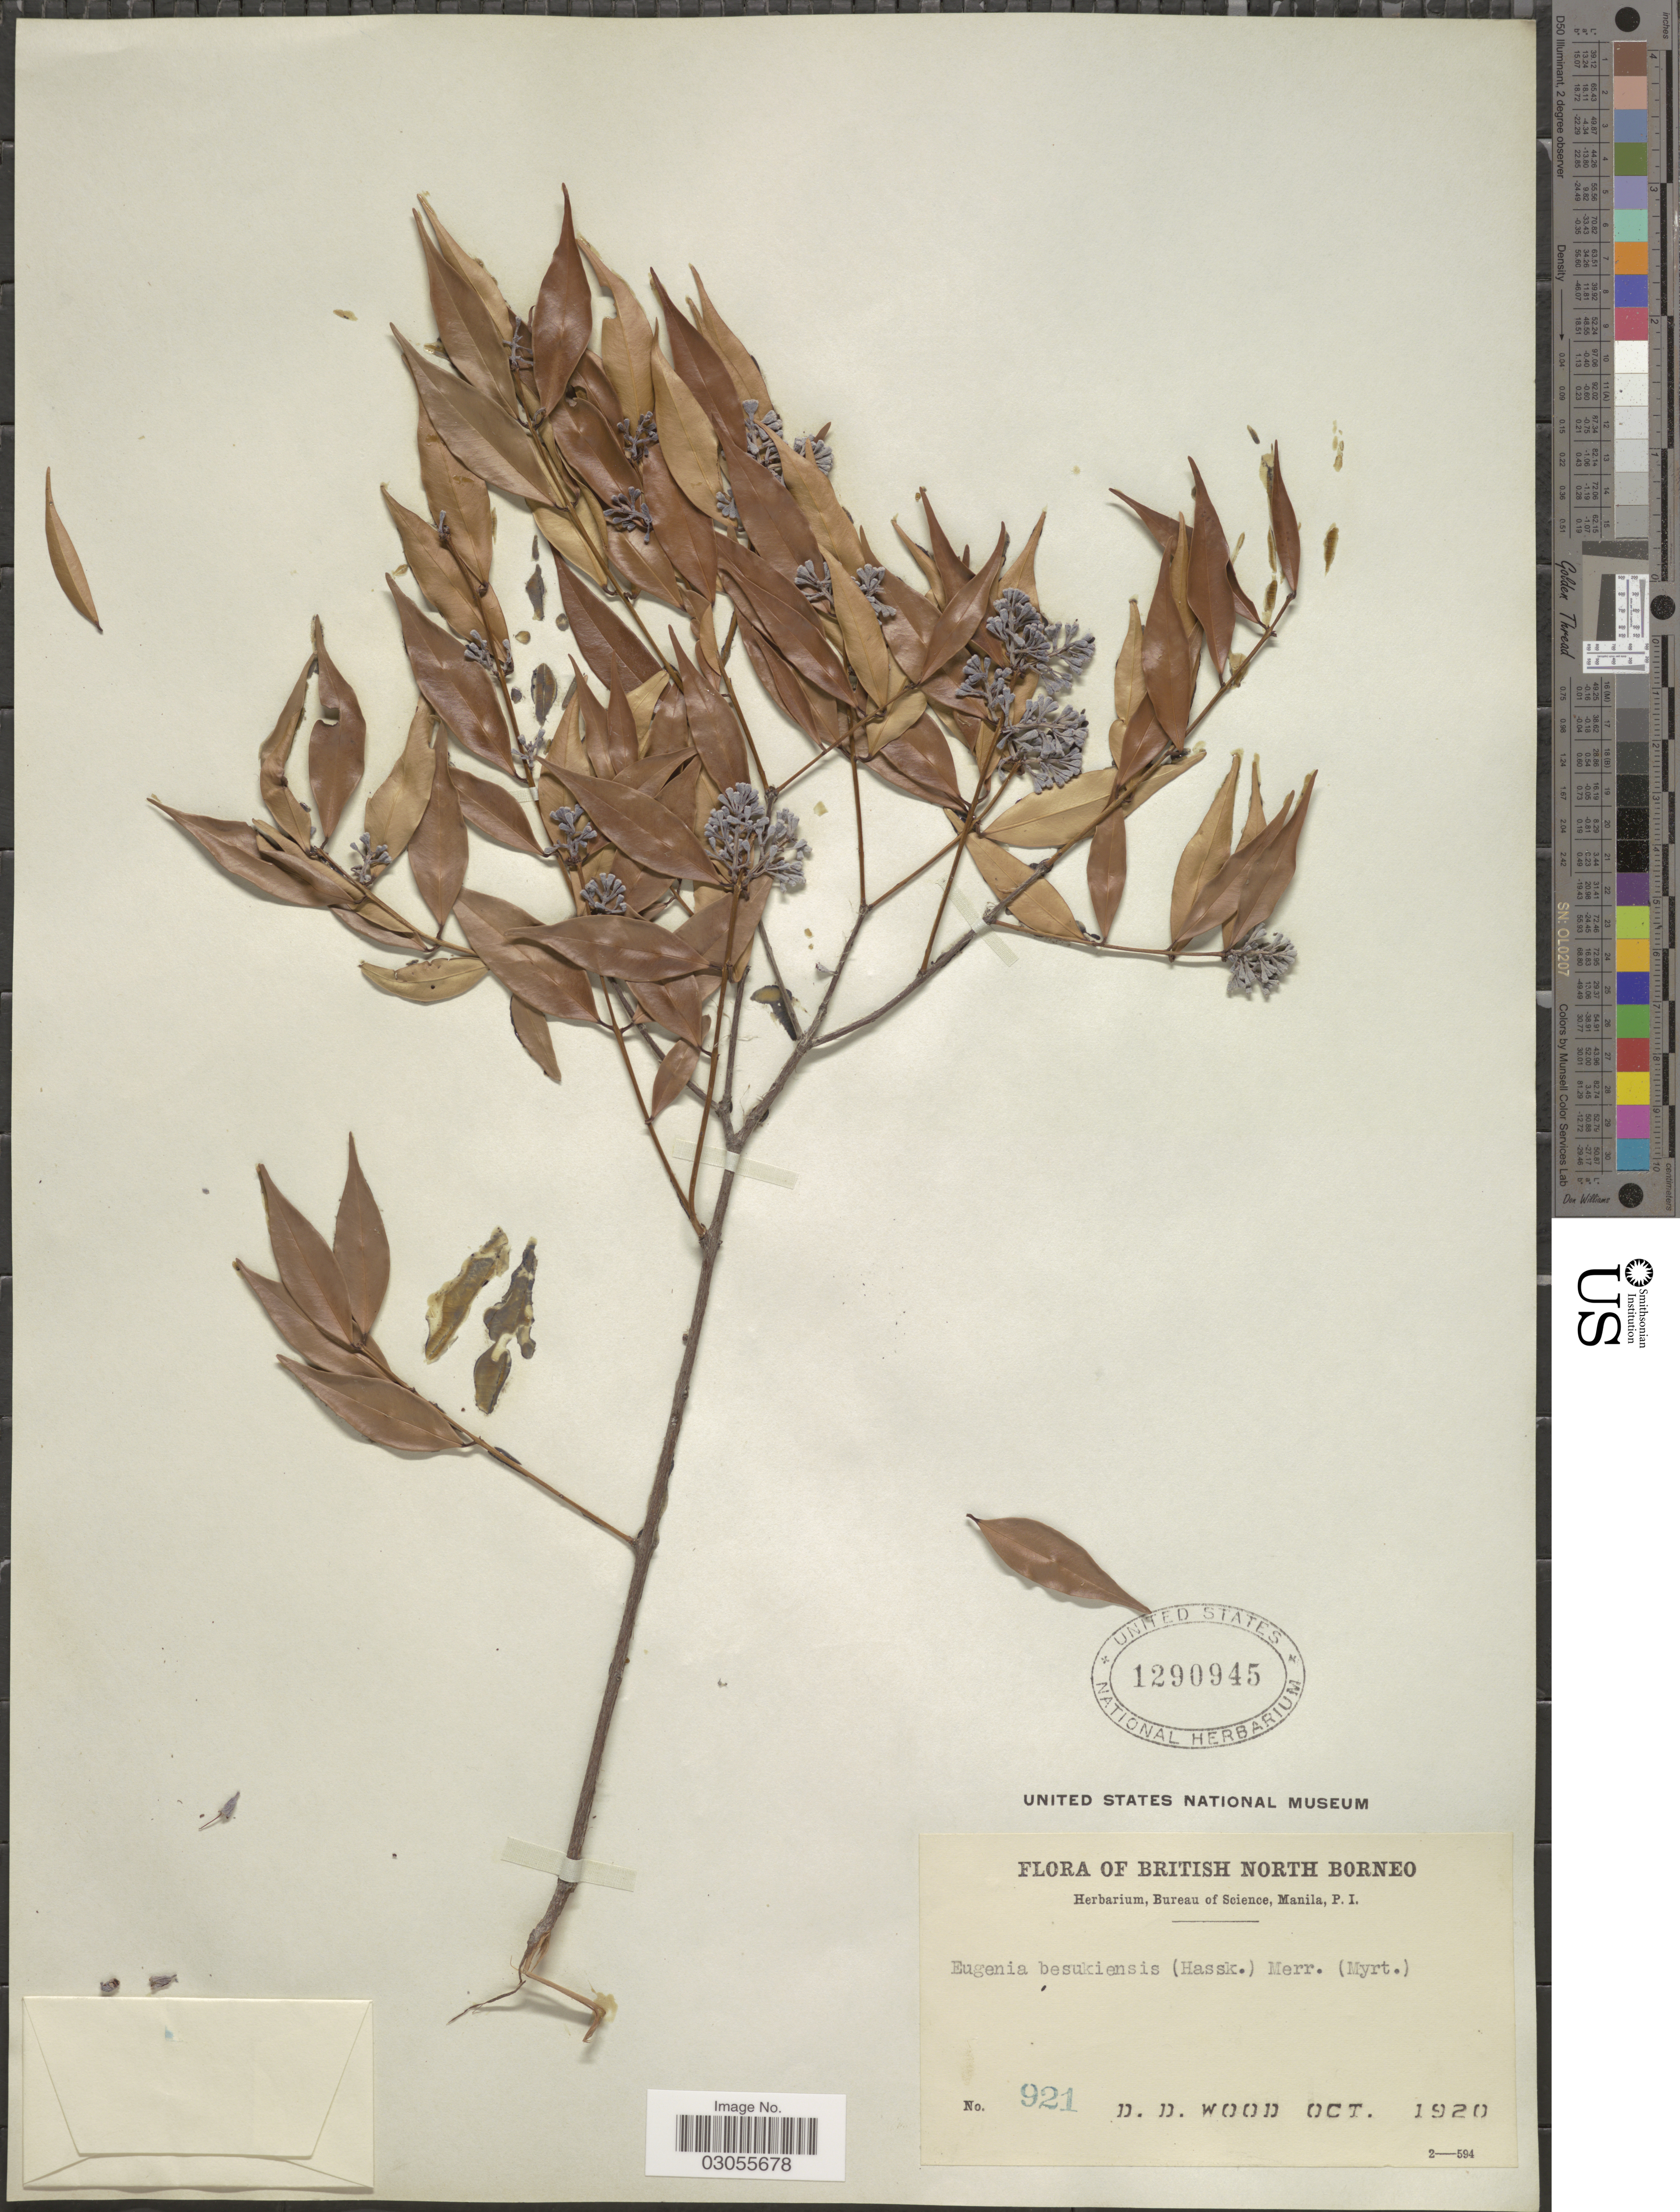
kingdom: Plantae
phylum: Tracheophyta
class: Magnoliopsida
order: Myrtales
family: Myrtaceae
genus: Syzygium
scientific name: Syzygium zeylanicum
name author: (L.) DC.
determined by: Strong, Mark T., (BOT), Smithsonian Institution - National Museum of Natural History (UNITED STATES)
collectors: D. Wood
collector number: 921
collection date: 1920-10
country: Malaysia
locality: British North Borneo.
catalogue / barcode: US 1290945